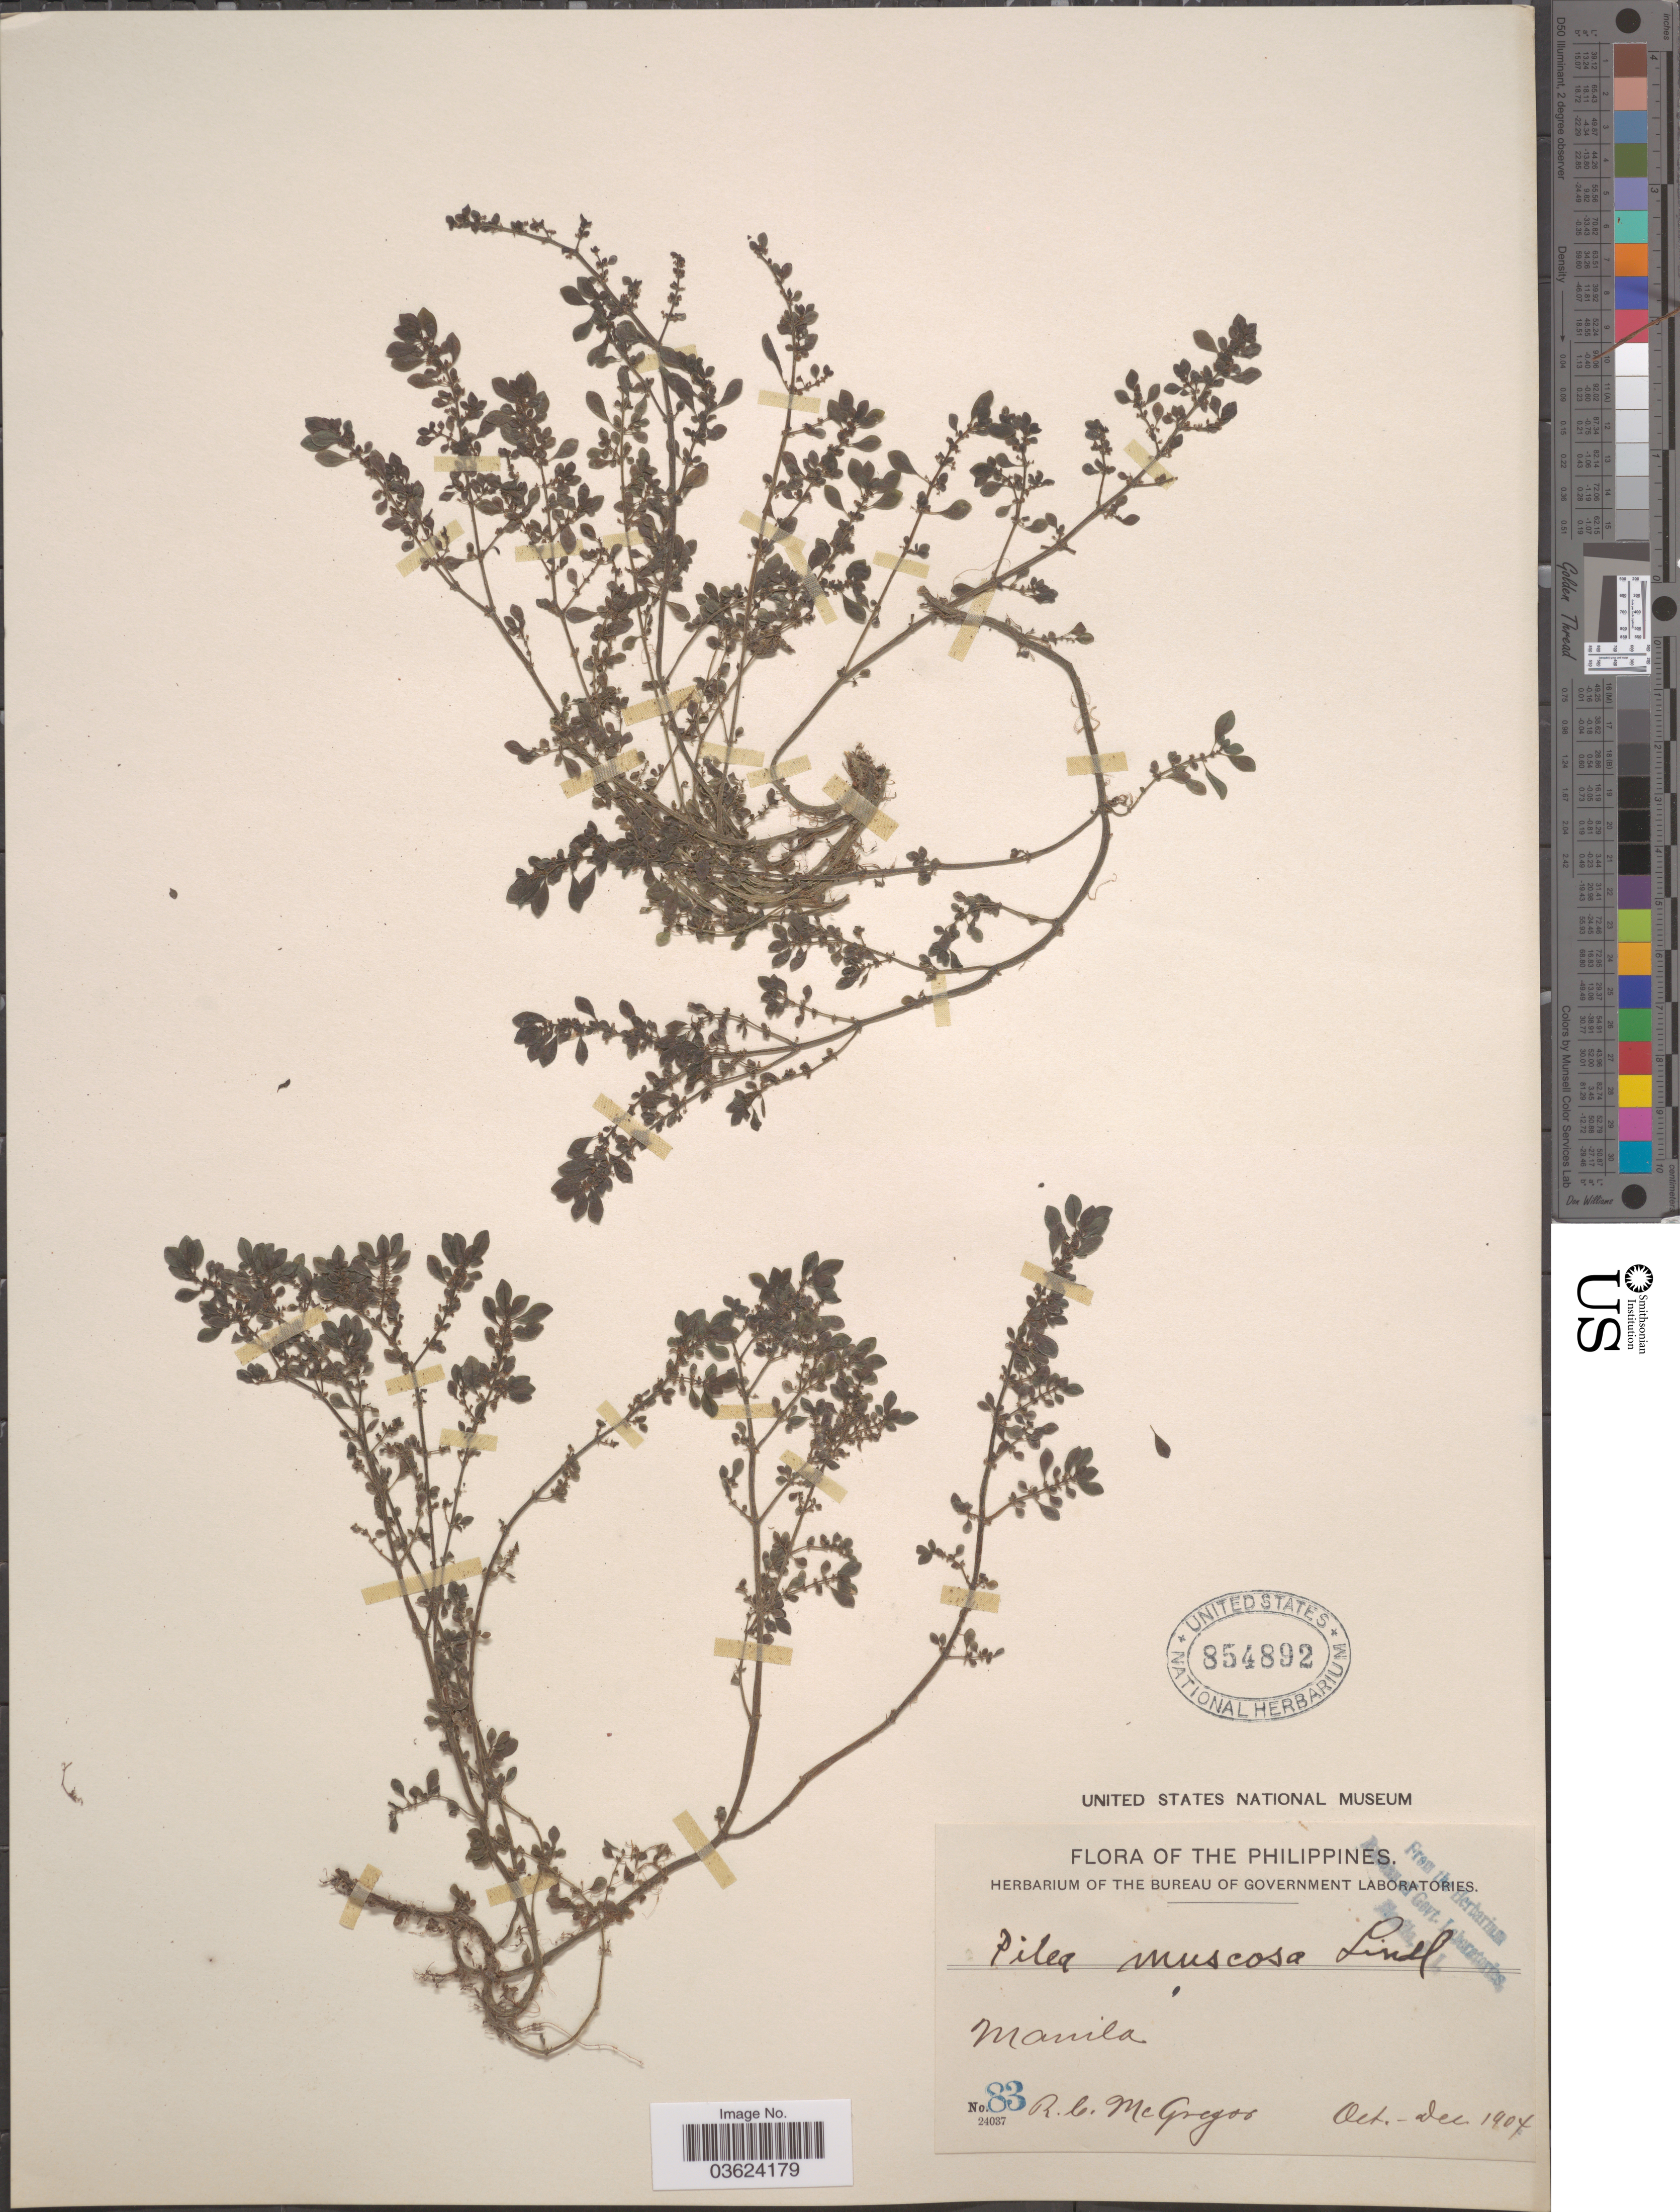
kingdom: Plantae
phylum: Tracheophyta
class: Magnoliopsida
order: Rosales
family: Urticaceae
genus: Pilea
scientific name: Pilea microphylla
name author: (L.) Liebm.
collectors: R. C. McGregor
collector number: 83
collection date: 1904-10/1904-12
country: Philippines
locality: Manila.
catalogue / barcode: US 854892